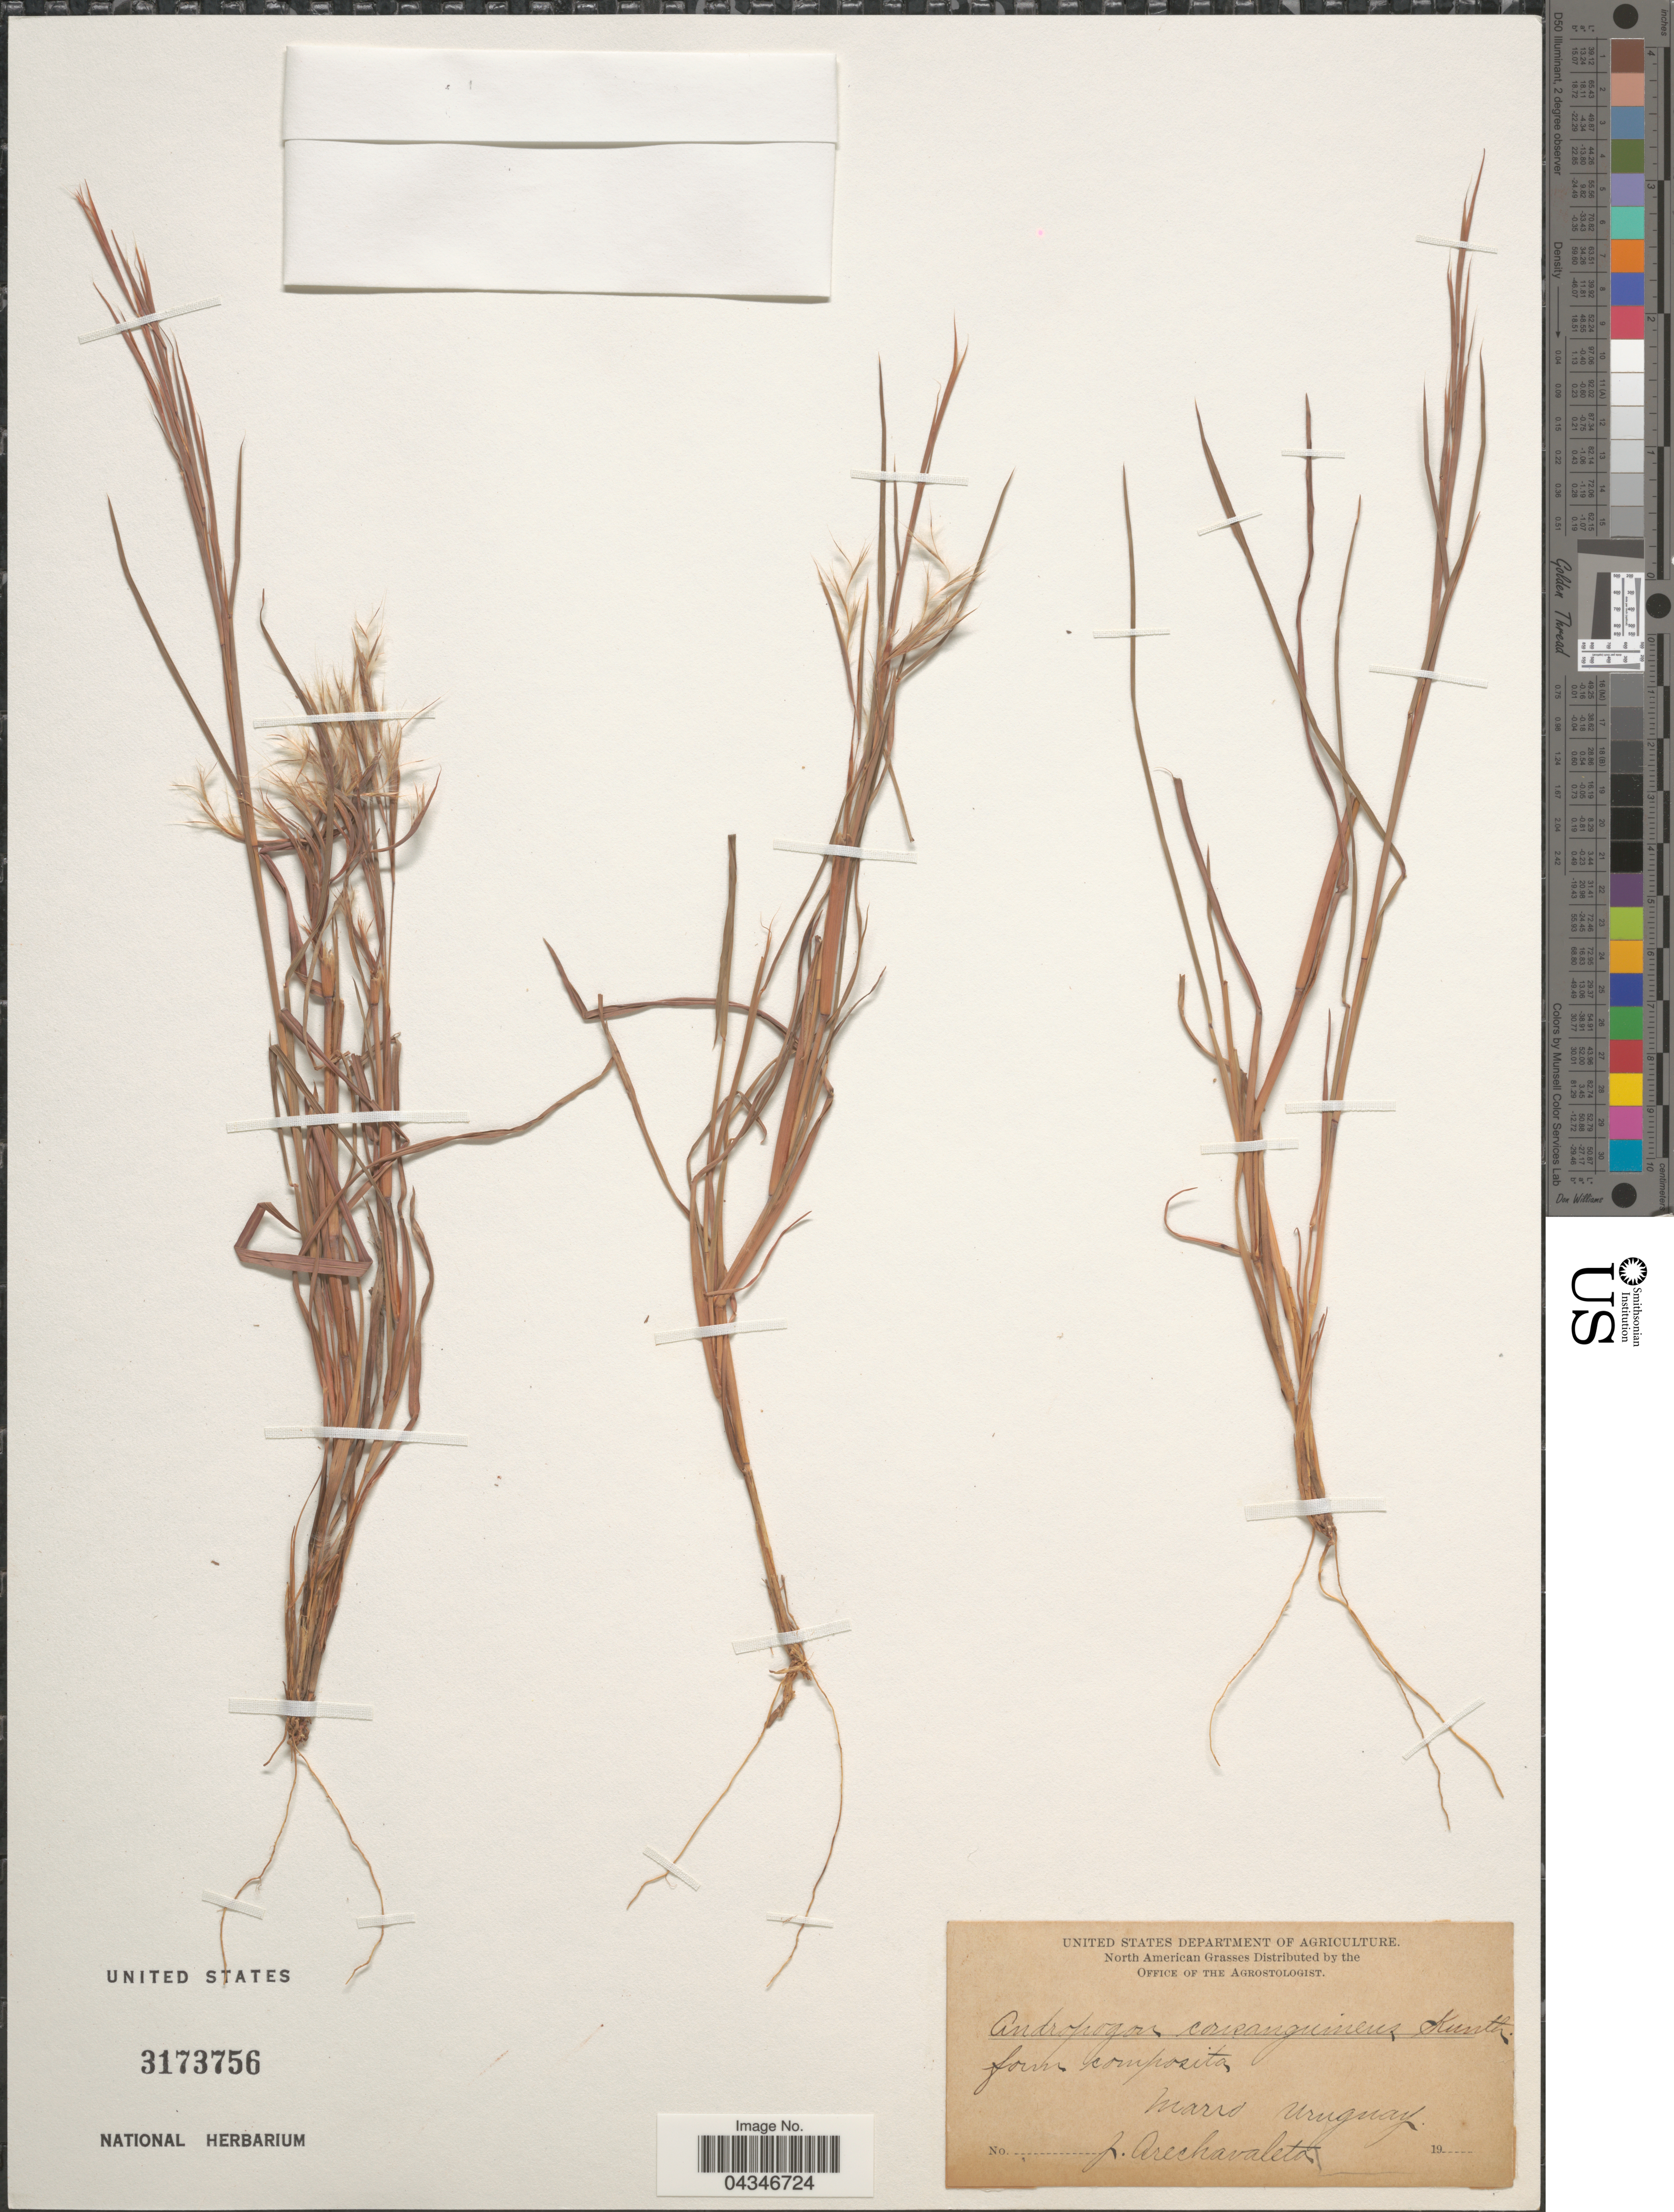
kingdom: Plantae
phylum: Tracheophyta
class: Liliopsida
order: Poales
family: Poaceae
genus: Andropogon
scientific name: Andropogon sp.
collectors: J. Arechavaleta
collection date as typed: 19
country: Uruguay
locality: Marro.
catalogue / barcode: US 3173756